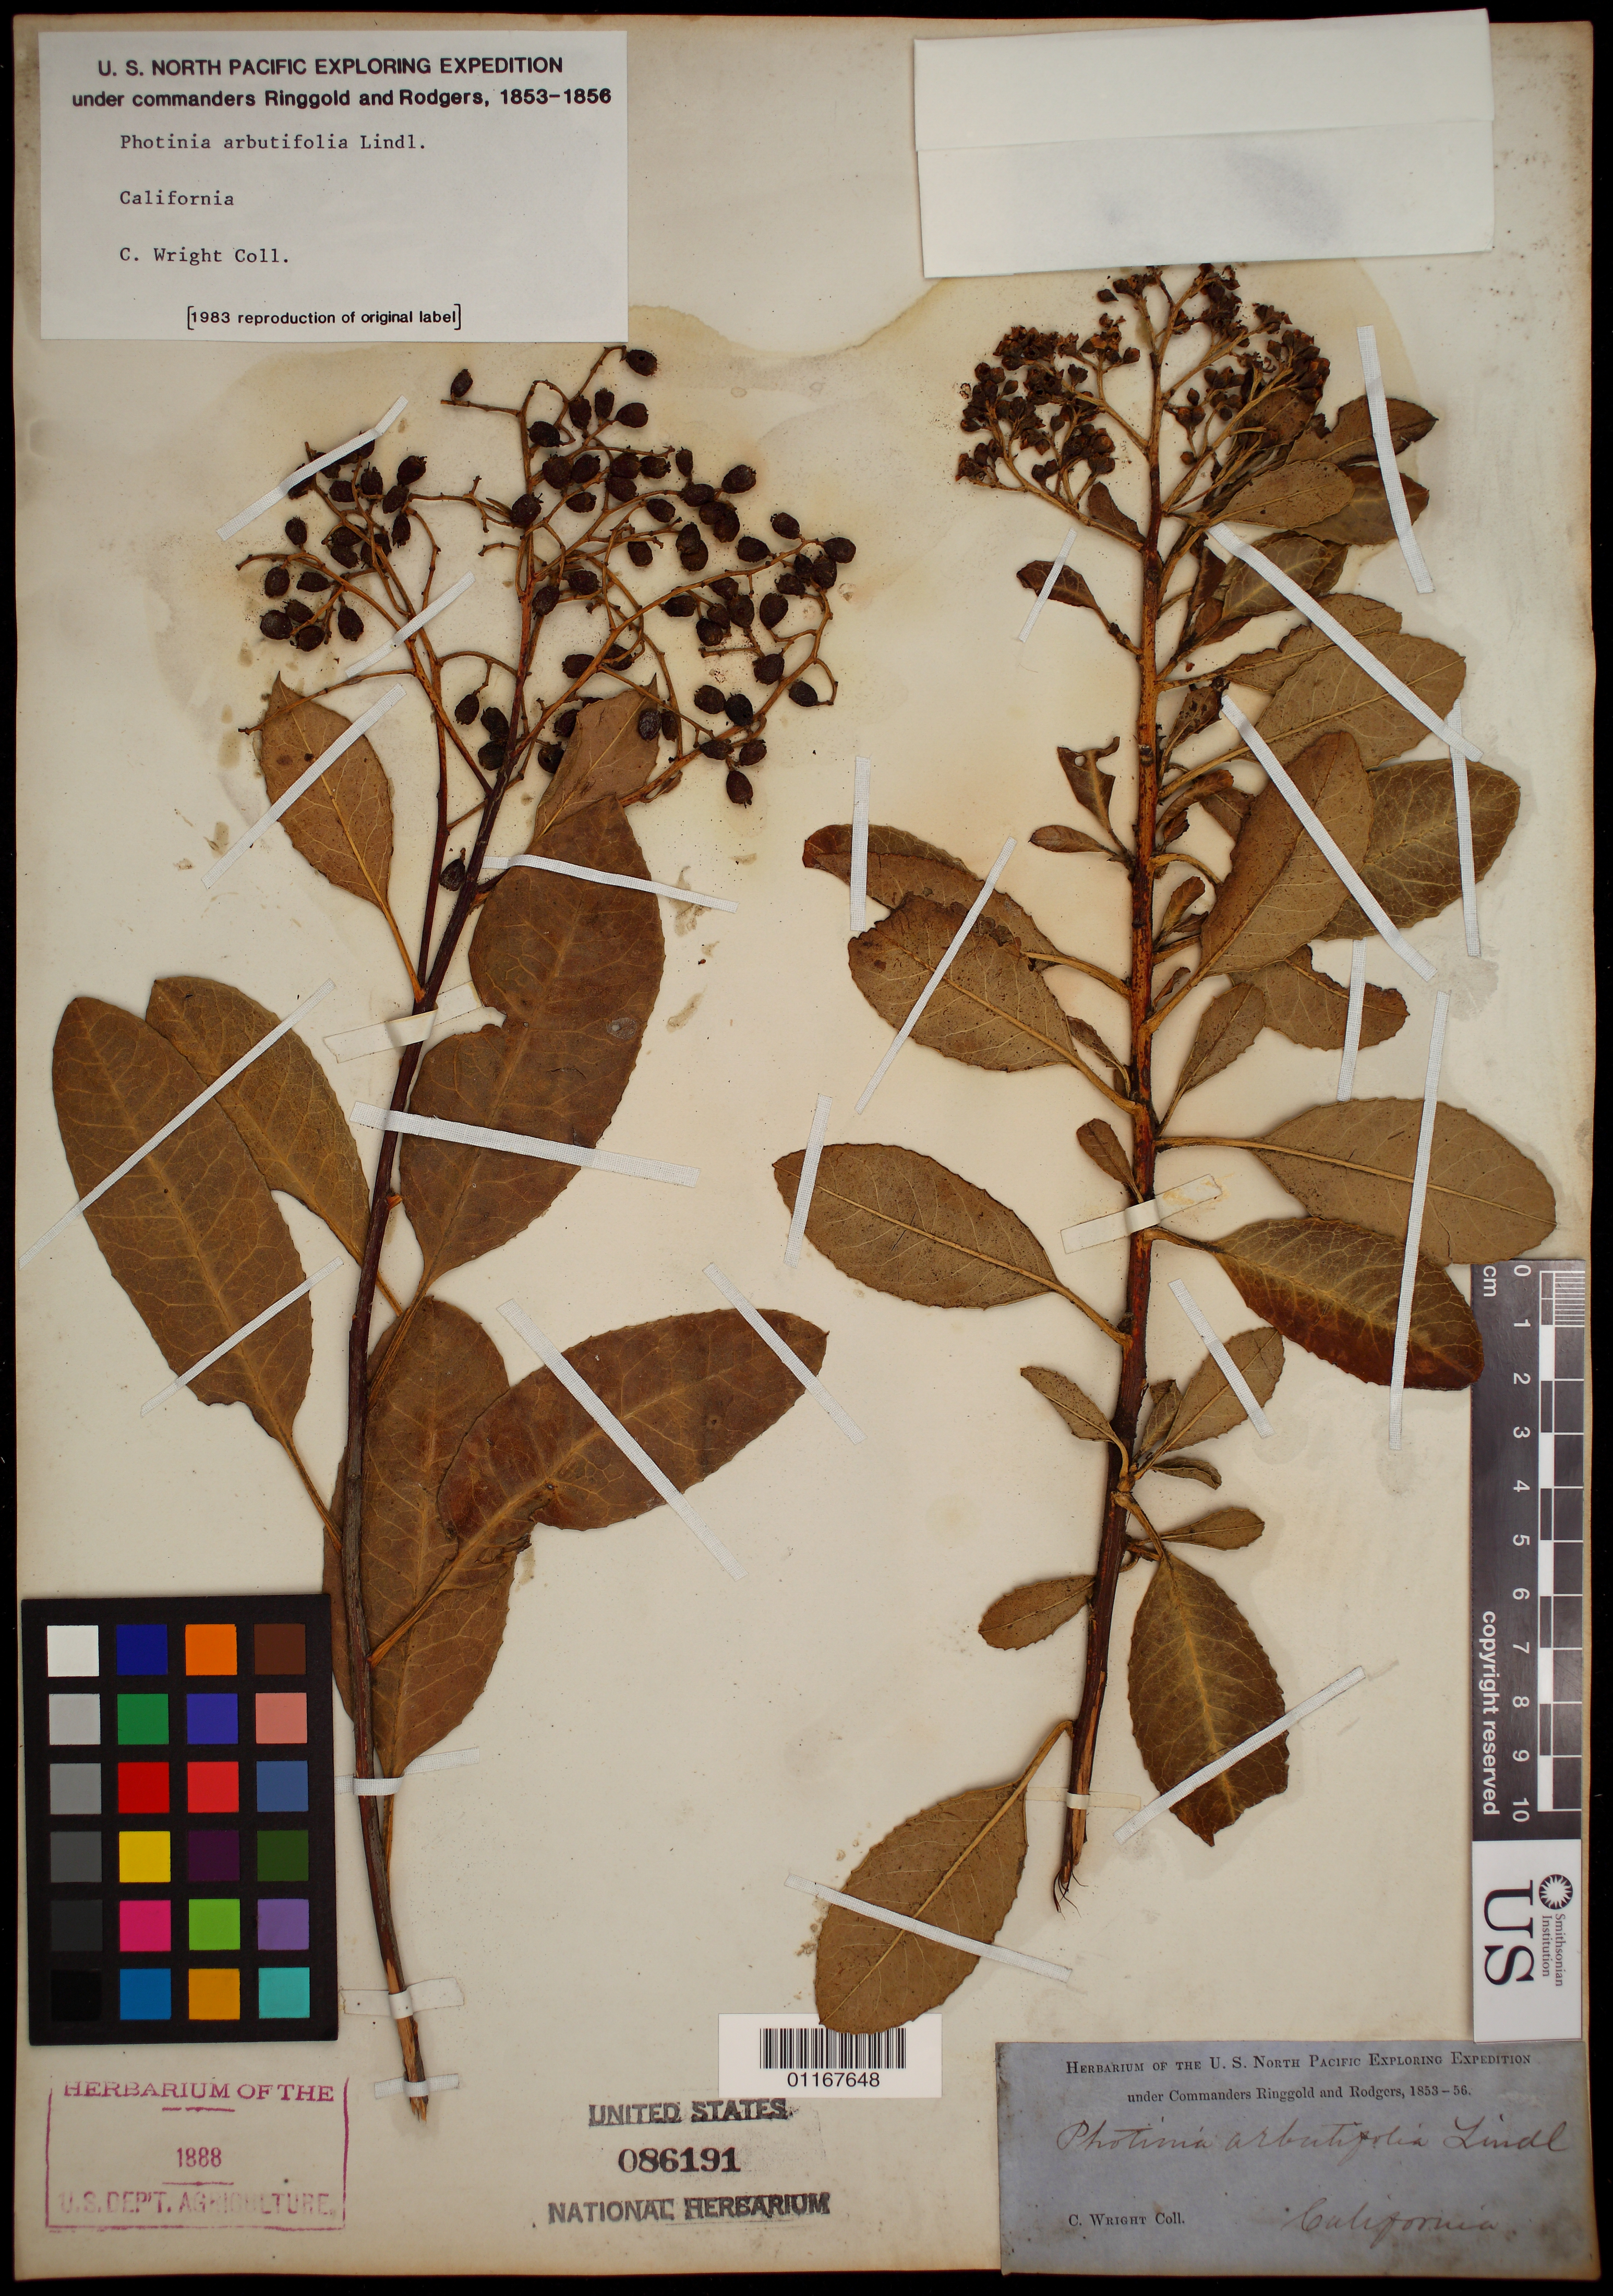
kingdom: Plantae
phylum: Tracheophyta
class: Magnoliopsida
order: Rosales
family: Rosaceae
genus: Photinia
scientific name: Photinia arbutifolia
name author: Lindl.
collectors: C. Wright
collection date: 1853/1856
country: United States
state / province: California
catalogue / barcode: US 86191